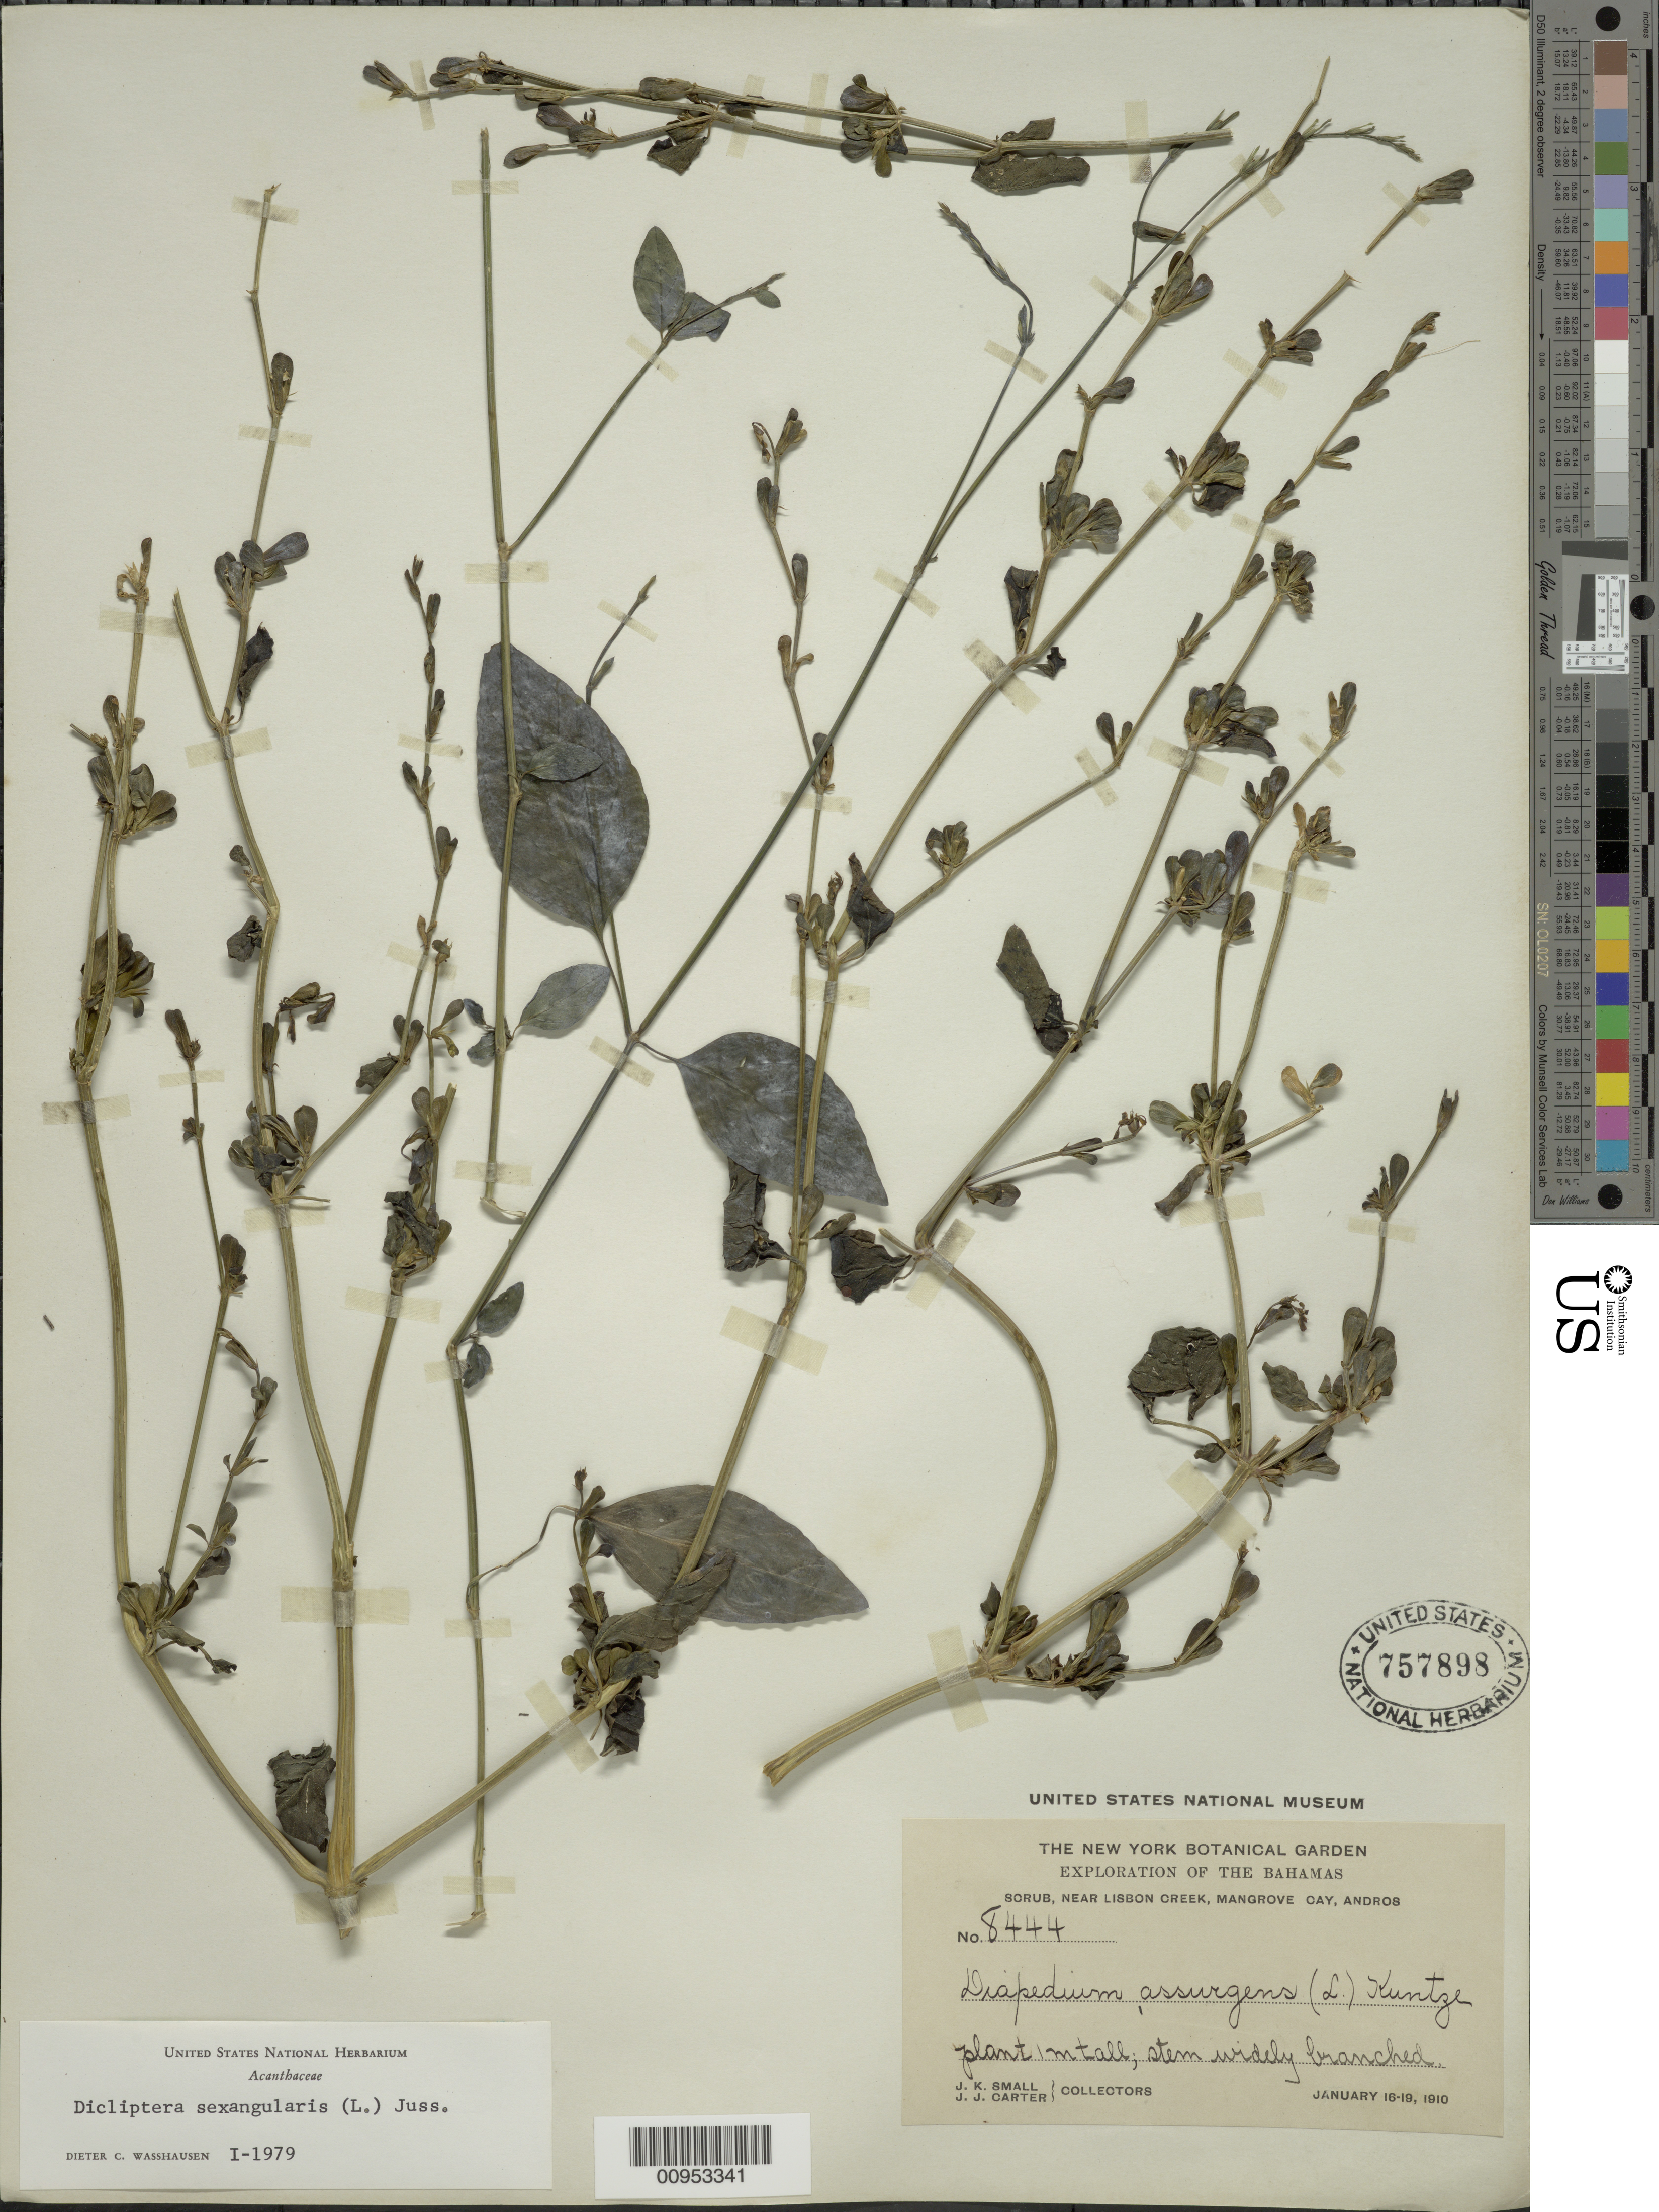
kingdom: Plantae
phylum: Tracheophyta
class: Magnoliopsida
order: Lamiales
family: Acanthaceae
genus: Dicliptera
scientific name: Dicliptera sexangularis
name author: (L.) Juss.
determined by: Wasshausen, Dieter C., (BOT), Smithsonian Institution - National Museum of Natural History (UNITED STATES)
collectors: J. K. Small & J. J. Carter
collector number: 8444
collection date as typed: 16 Jan 1910 to 19 Jan 1910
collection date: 1910-01-16/1910-01-19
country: Bahamas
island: Andros I.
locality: Near Lisbon Creek, Mangrove Cay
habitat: Scrub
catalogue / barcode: US 757898